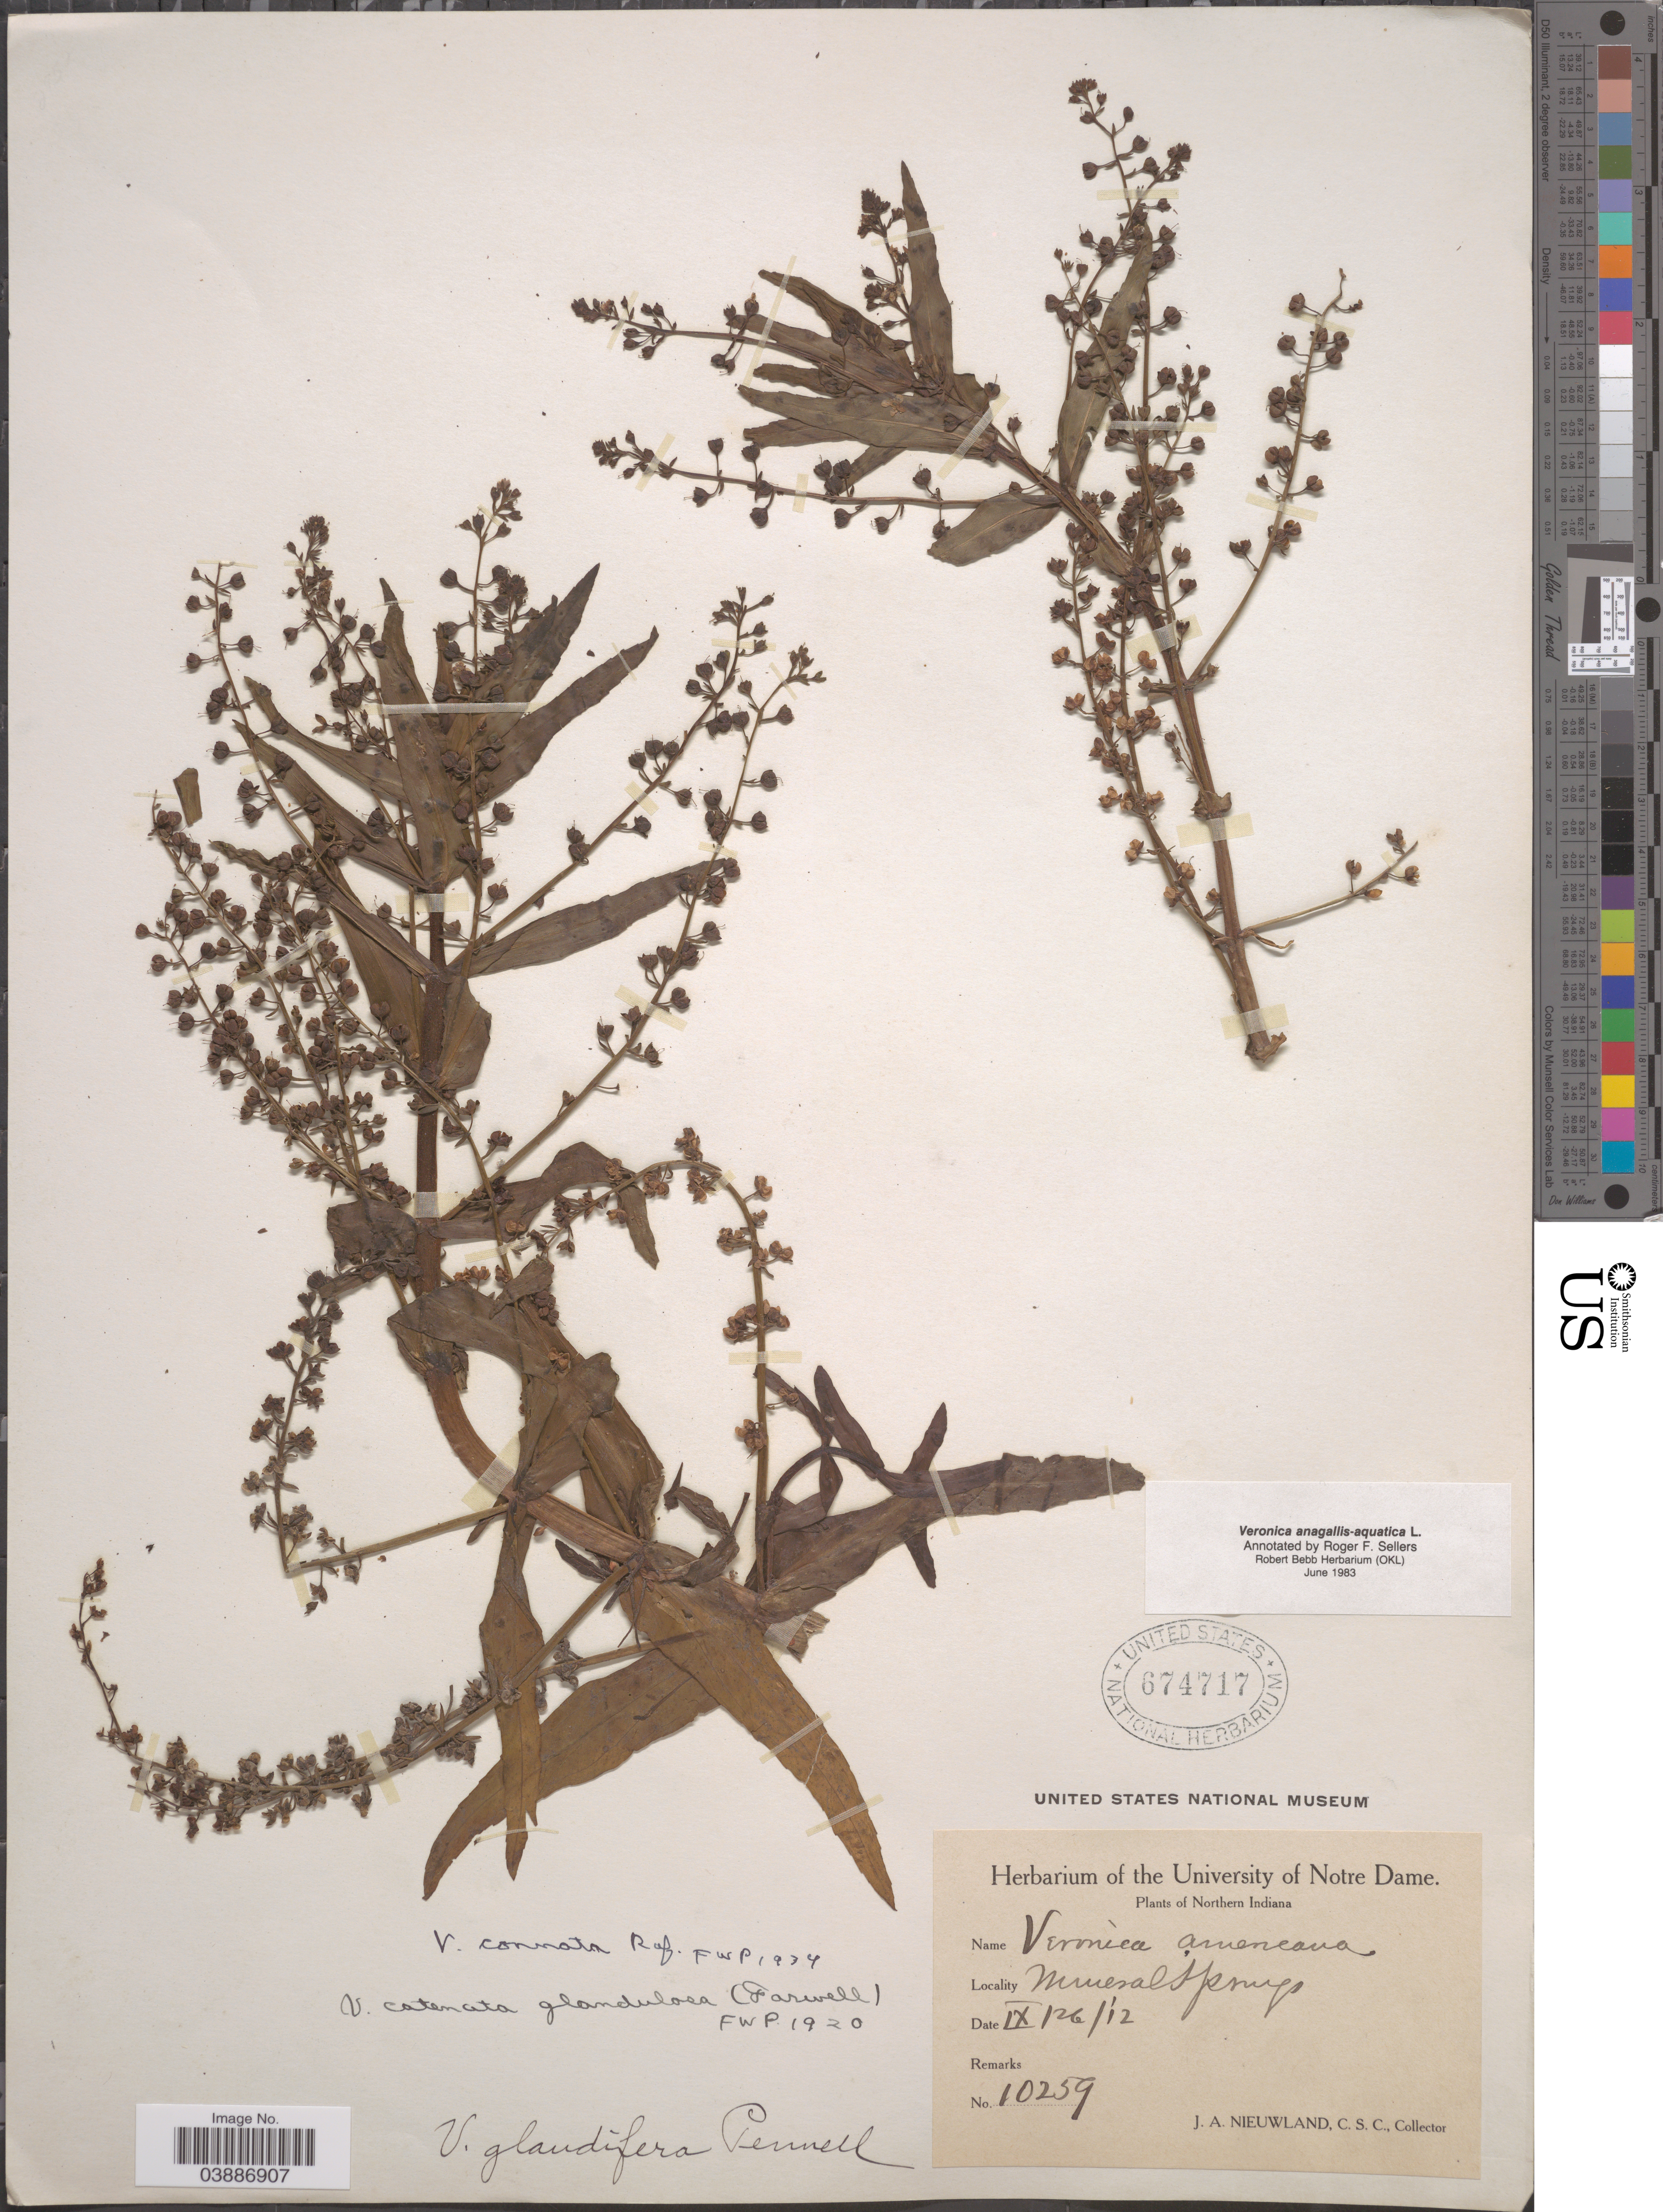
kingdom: Plantae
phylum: Tracheophyta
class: Magnoliopsida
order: Lamiales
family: Plantaginaceae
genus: Veronica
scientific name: Veronica anagallis-aquatica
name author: L.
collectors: J. A. Nieuwland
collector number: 10259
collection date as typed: Transcribed d/m/y: 26/9/12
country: United States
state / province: Indiana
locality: Northern Indiana. Mineral springs.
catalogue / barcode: US 674717